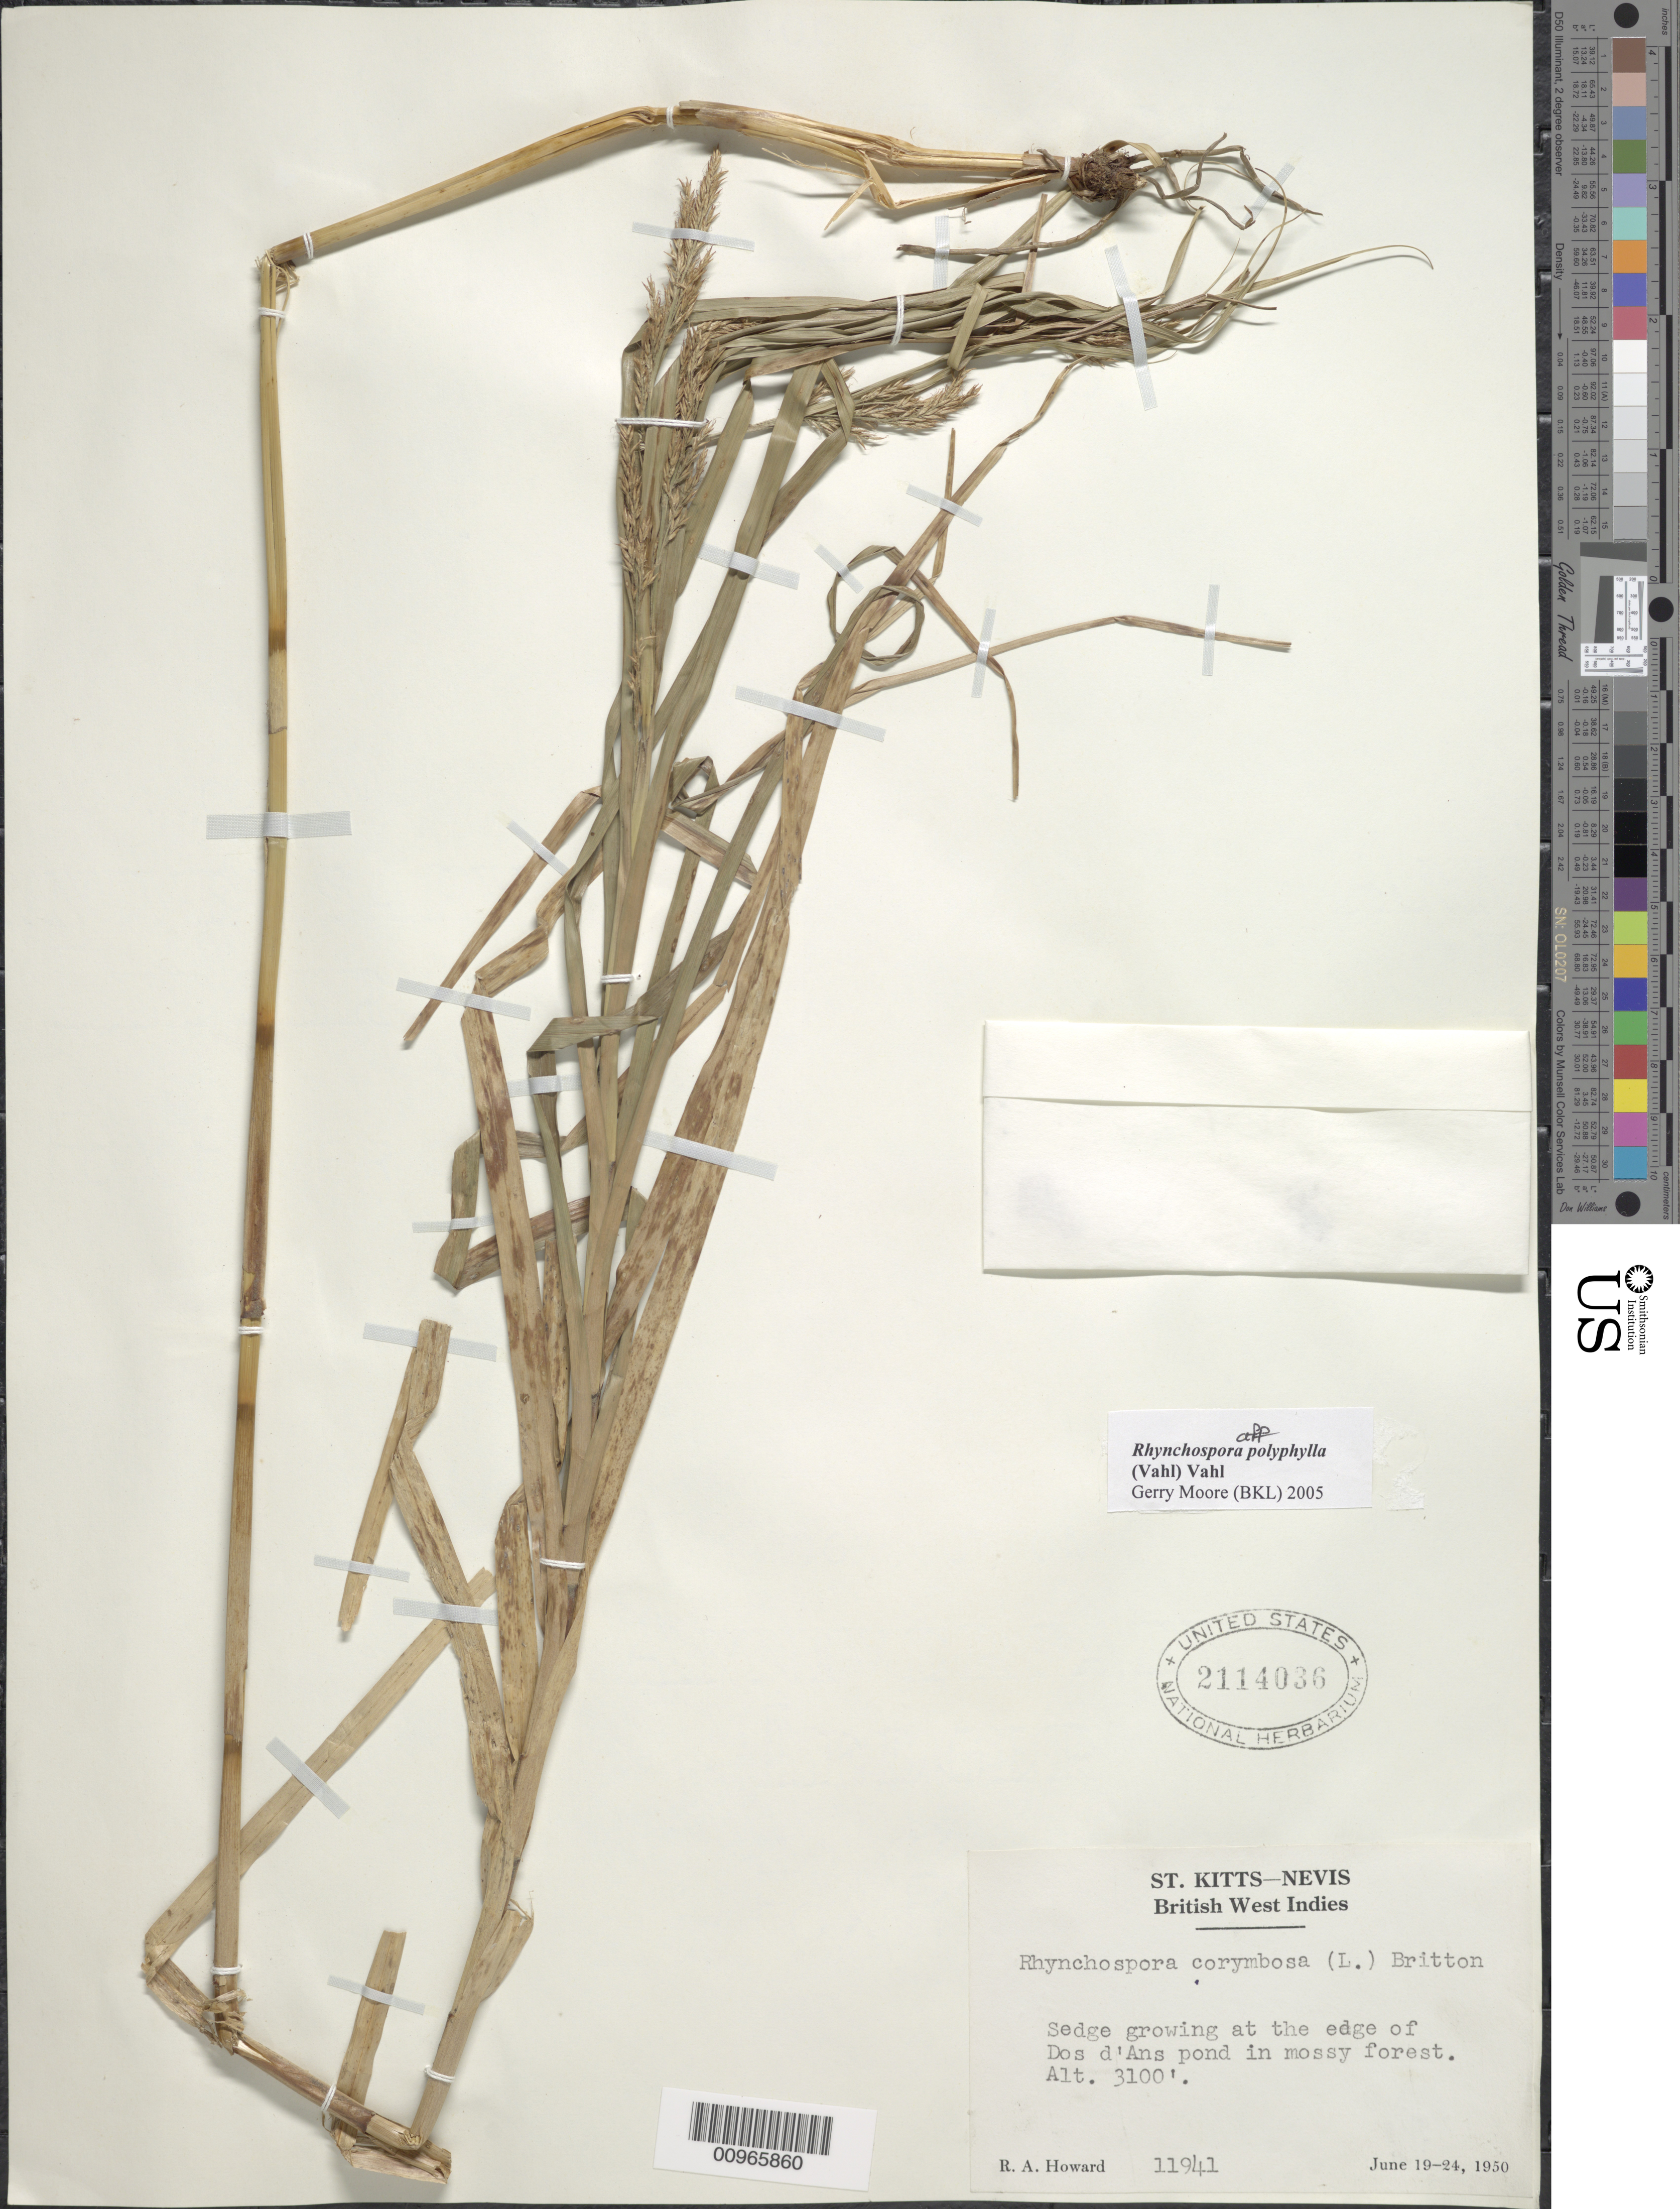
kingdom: Plantae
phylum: Tracheophyta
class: Liliopsida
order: Poales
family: Cyperaceae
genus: Rhynchospora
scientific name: Rhynchospora polyphylla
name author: (Vahl) Vahl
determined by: Moore, G.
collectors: R. A. Howard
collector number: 11941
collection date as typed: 19 Jun 1950 to 24 Jun 1950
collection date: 1950-06-19/1950-06-24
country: St. Christopher-Nevis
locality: At the edge of Dos d'Ans pond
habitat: At the edge of pond in mossy forest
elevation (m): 945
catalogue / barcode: US 2114036